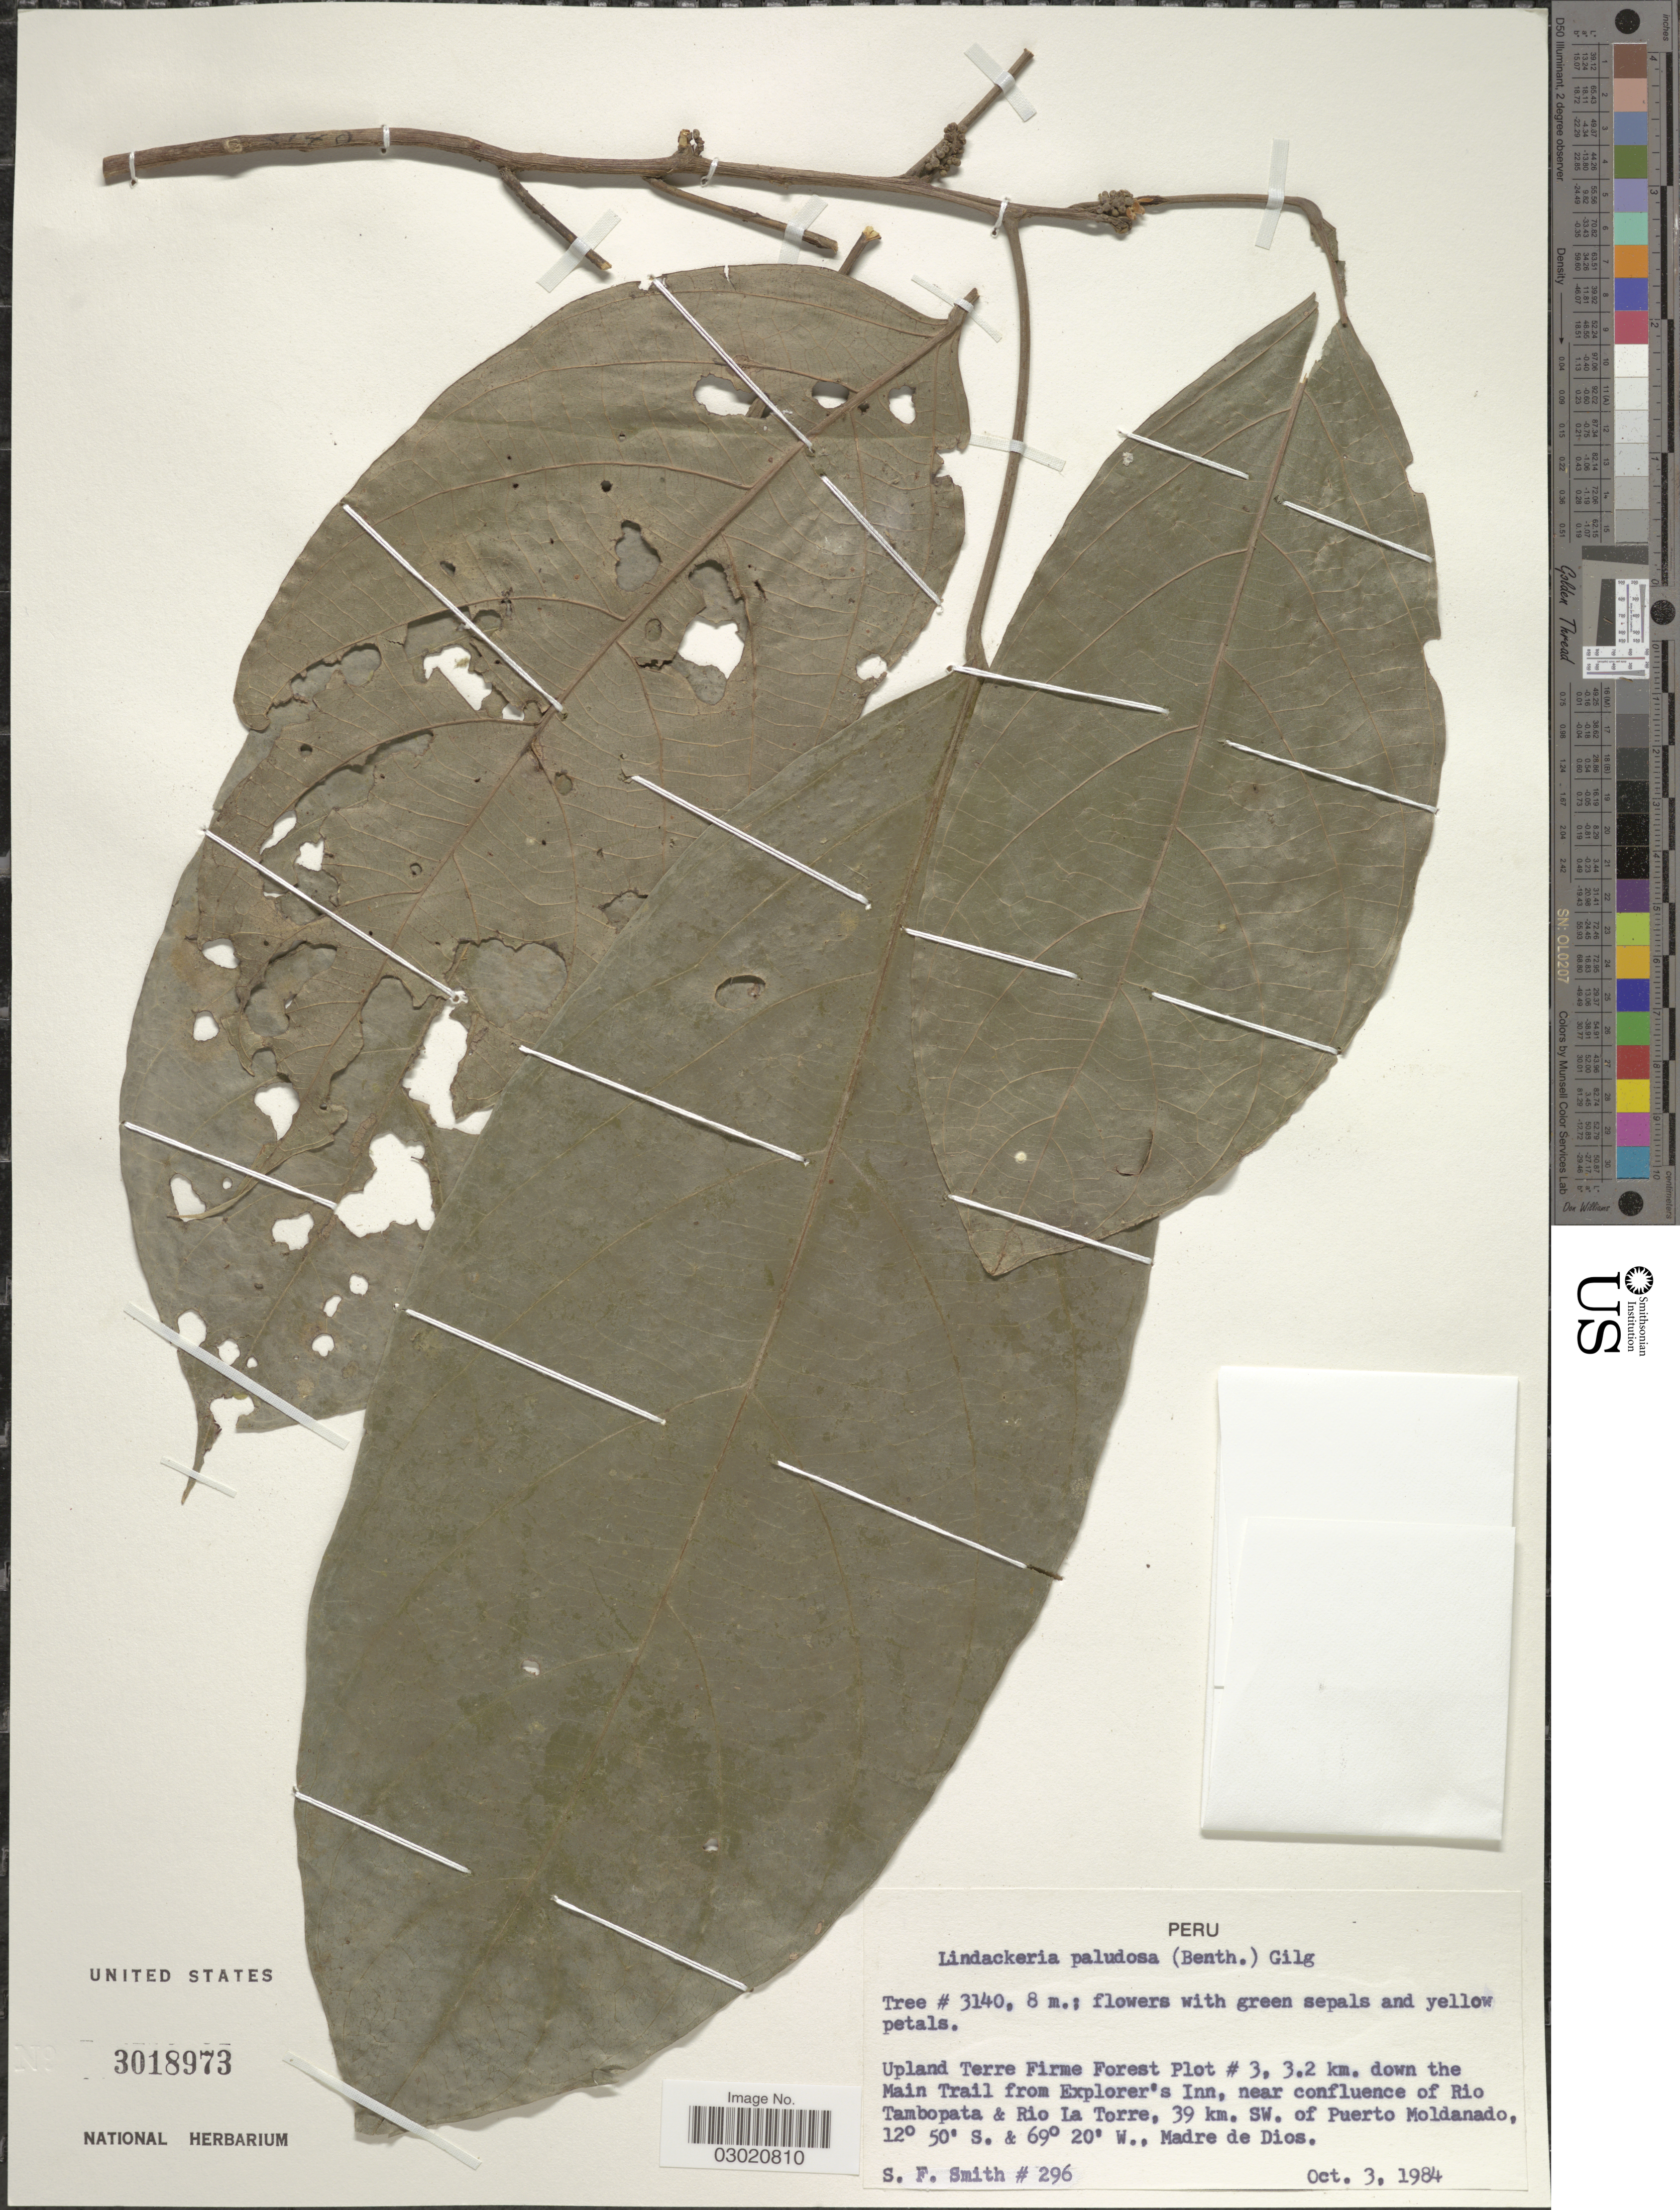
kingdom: Plantae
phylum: Tracheophyta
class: Magnoliopsida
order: Malpighiales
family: Achariaceae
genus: Lindackeria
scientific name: Lindackeria paludosa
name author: (Benth.) Gilg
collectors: S.F. Smith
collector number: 296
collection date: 1984-10-03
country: Peru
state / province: Madre de Dios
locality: Upland Terre Firme Insect Spraying Plot # 3, 3.2 km. down the Main Trail from Explorer's Inn, near confluence of Rio Tambopata & Rio La Torre, 39 km. SW. of Puerto Moldanado.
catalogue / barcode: US 3018973